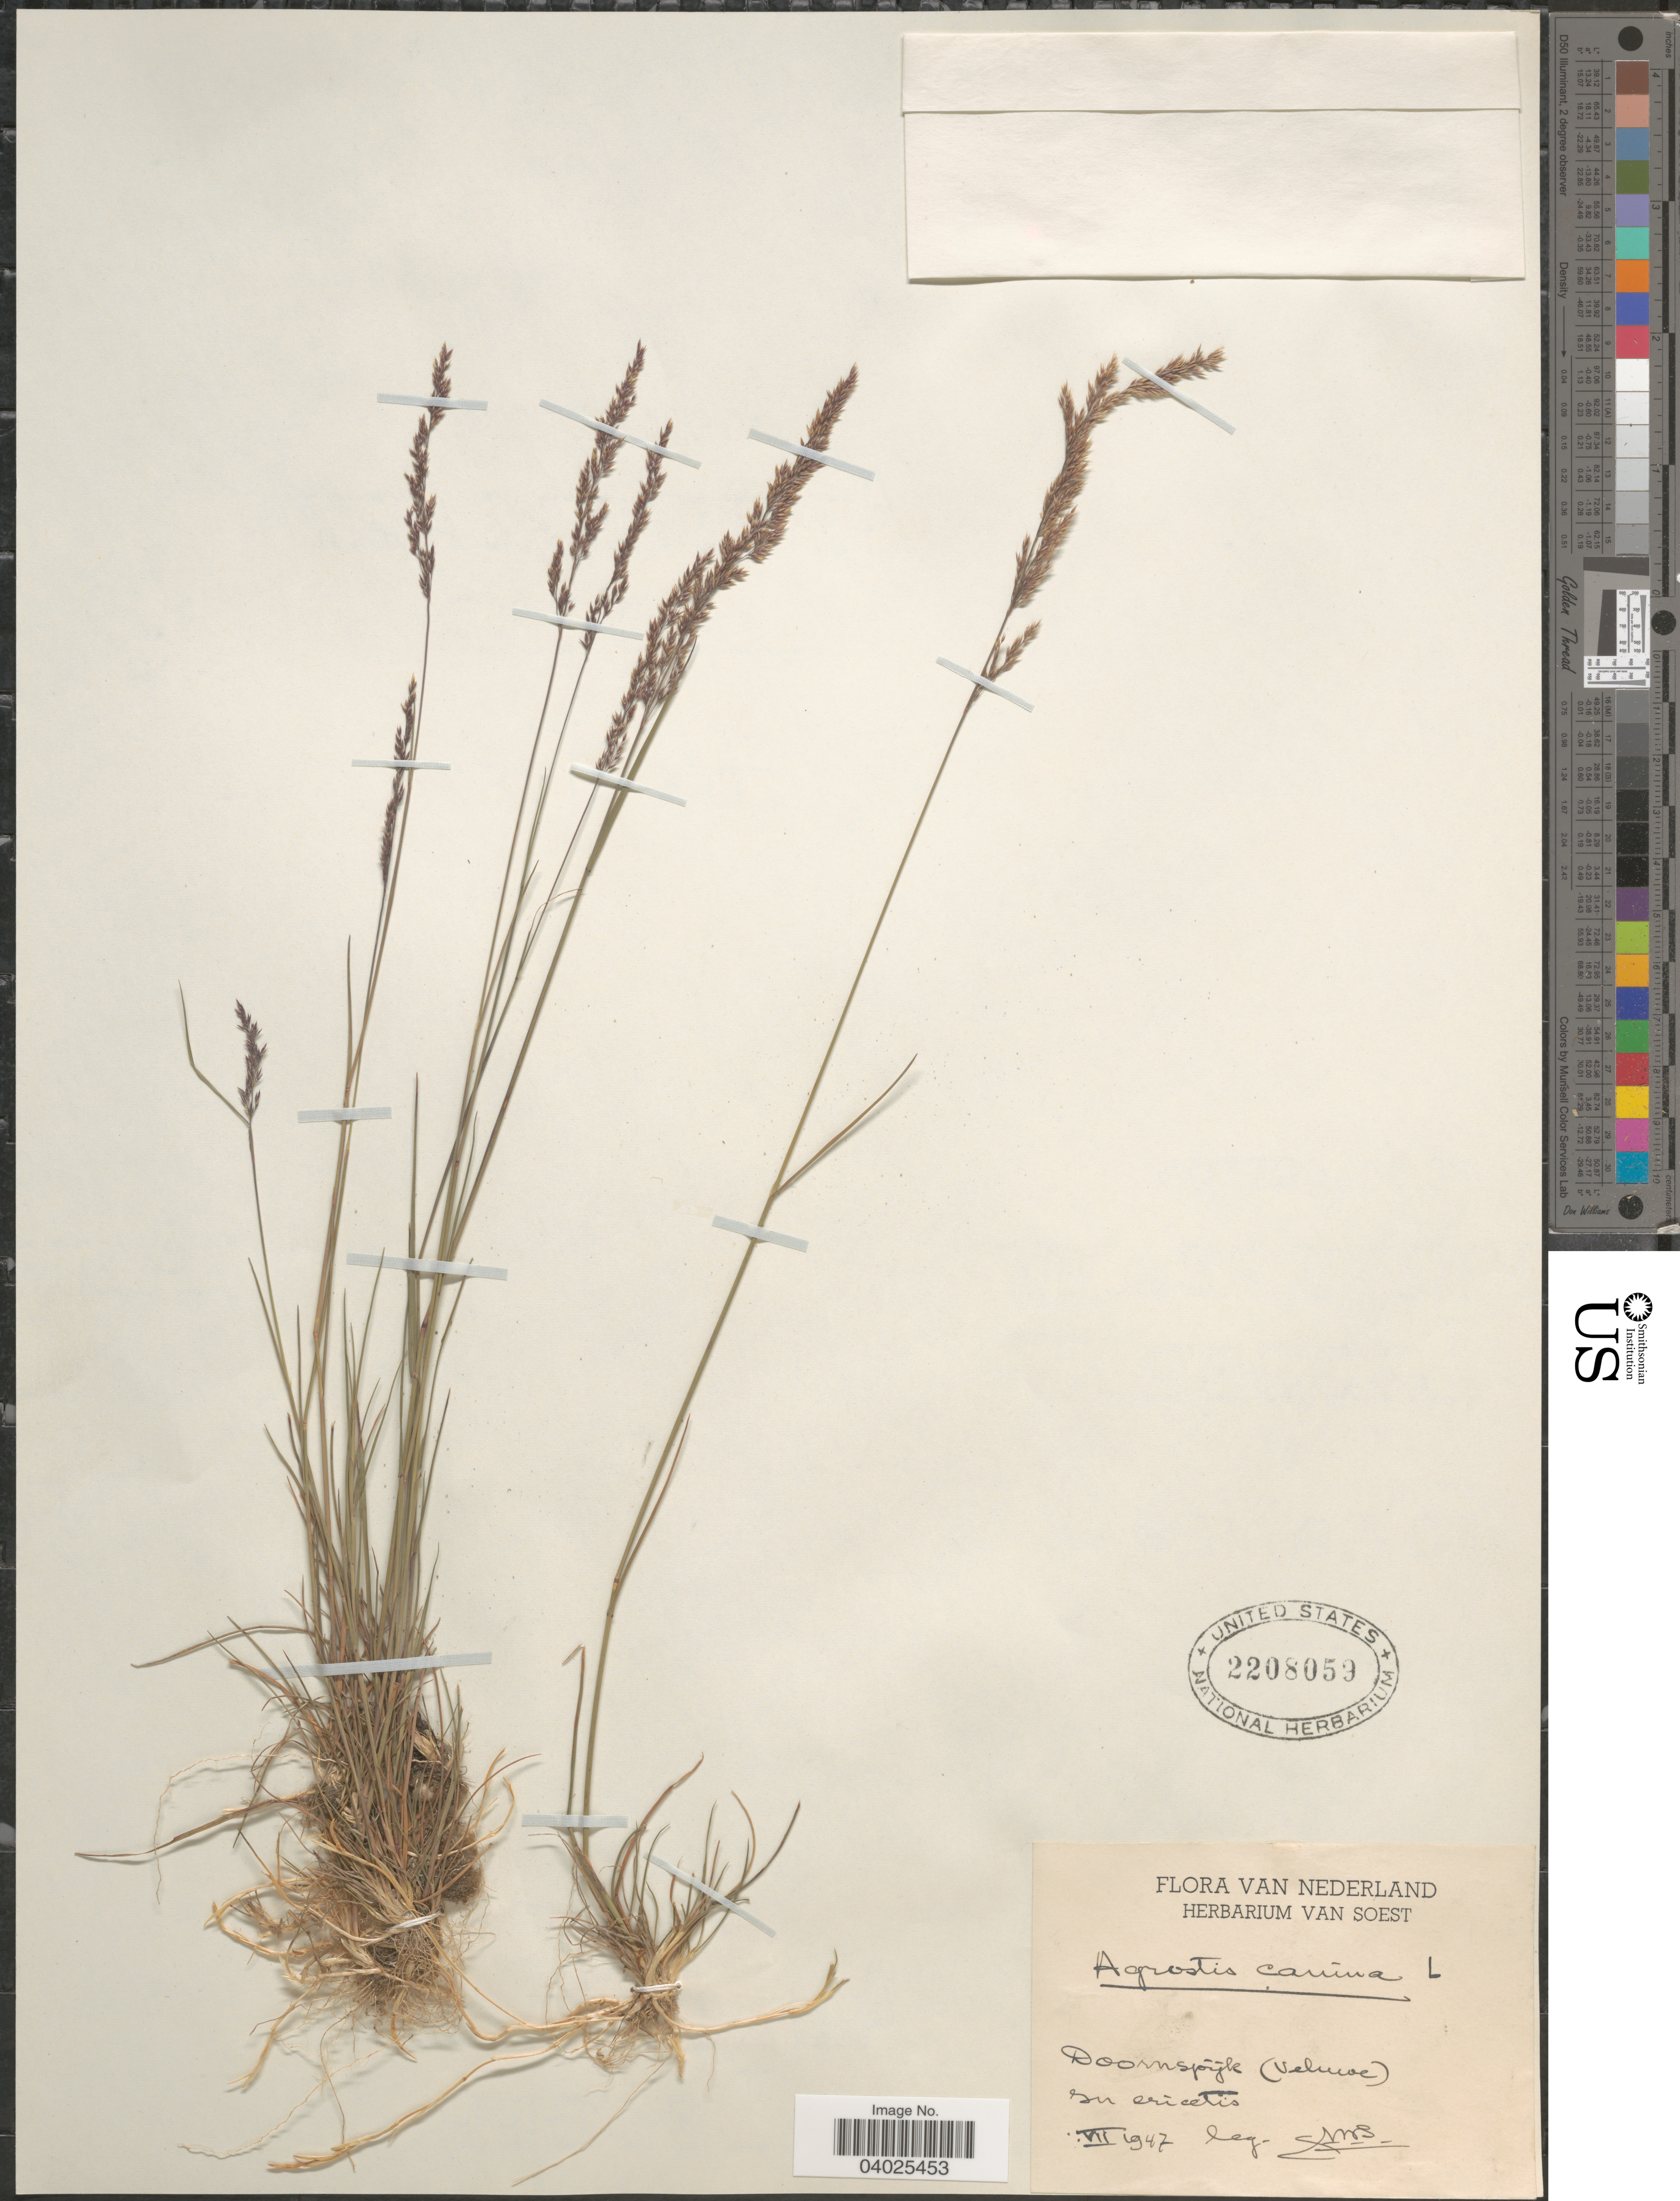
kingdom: Plantae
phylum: Tracheophyta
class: Liliopsida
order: Poales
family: Poaceae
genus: Agrostis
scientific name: Agrostis canina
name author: L.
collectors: J. van Soest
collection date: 1947-07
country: Netherlands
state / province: Gelderland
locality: Nederland. Doornspijk (Veluwe).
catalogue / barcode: US 2208059